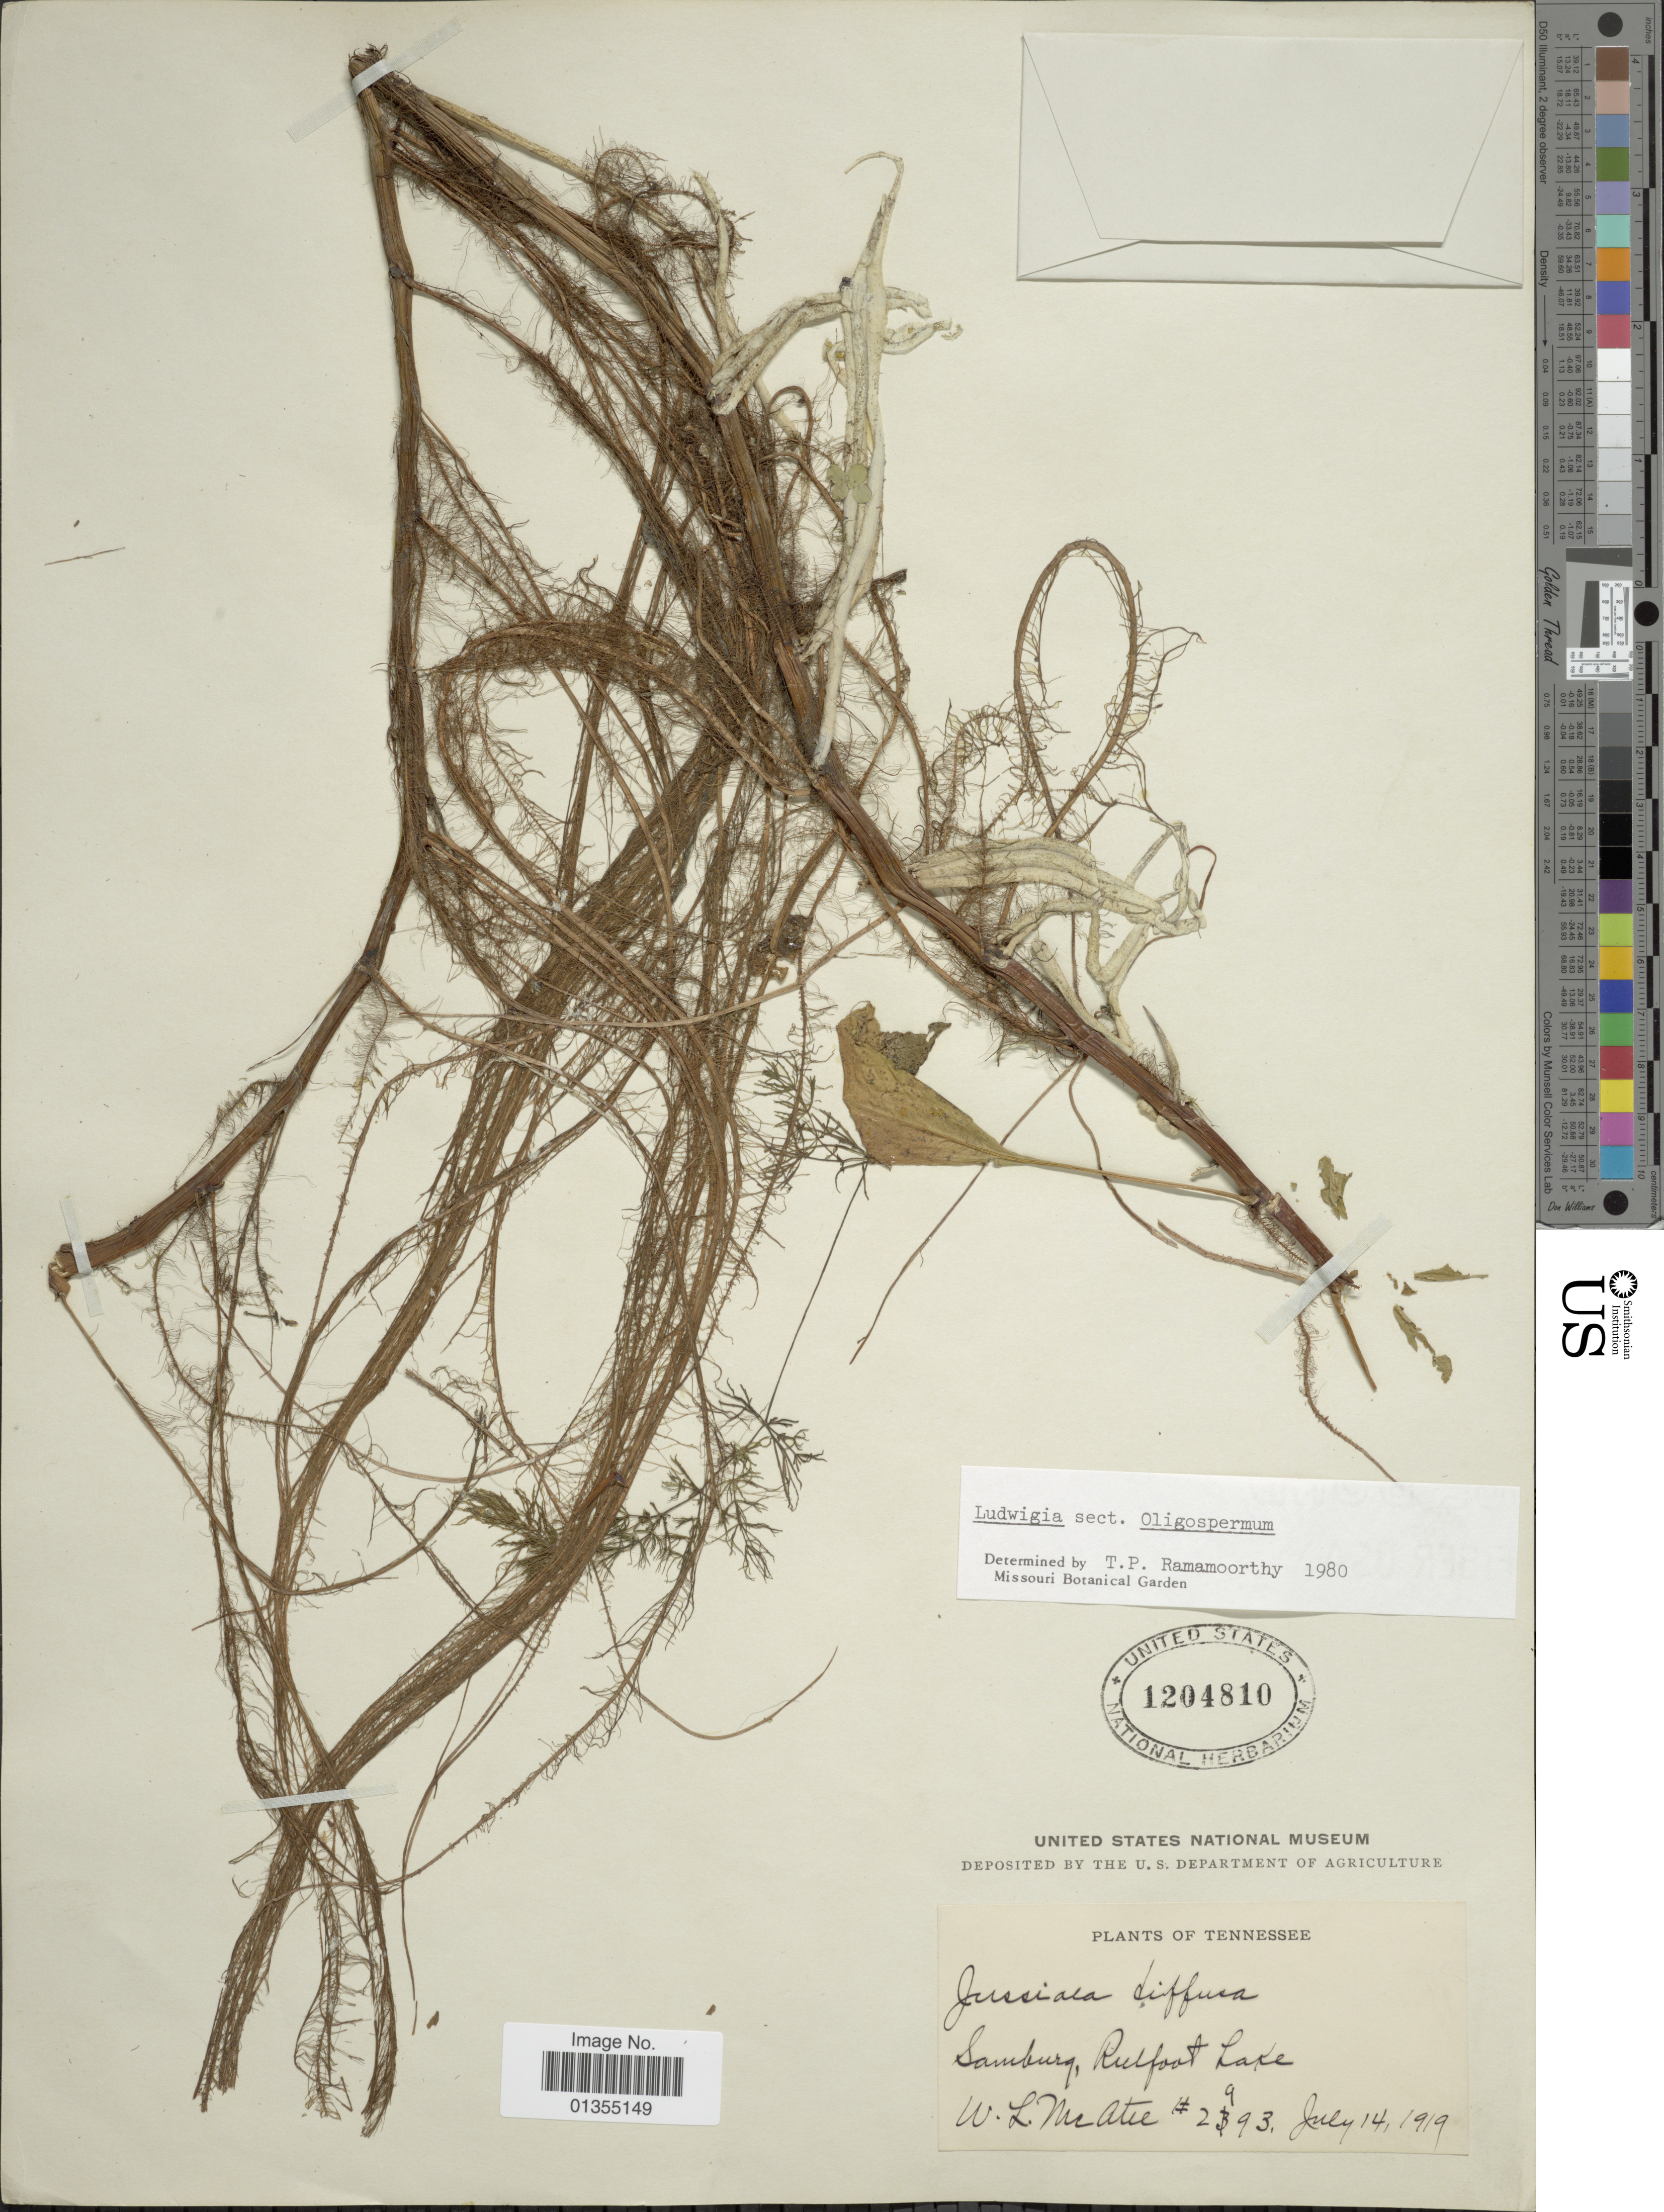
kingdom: Plantae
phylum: Tracheophyta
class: Magnoliopsida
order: Myrtales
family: Onagraceae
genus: Ludwigia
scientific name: Ludwigia stolonifera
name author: (Guill. & Perr.) P.H. Raven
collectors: W. McAtee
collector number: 2993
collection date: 1919-07-14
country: United States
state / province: Tennessee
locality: Samburg, Reelfoot Lake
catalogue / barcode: US 1204810